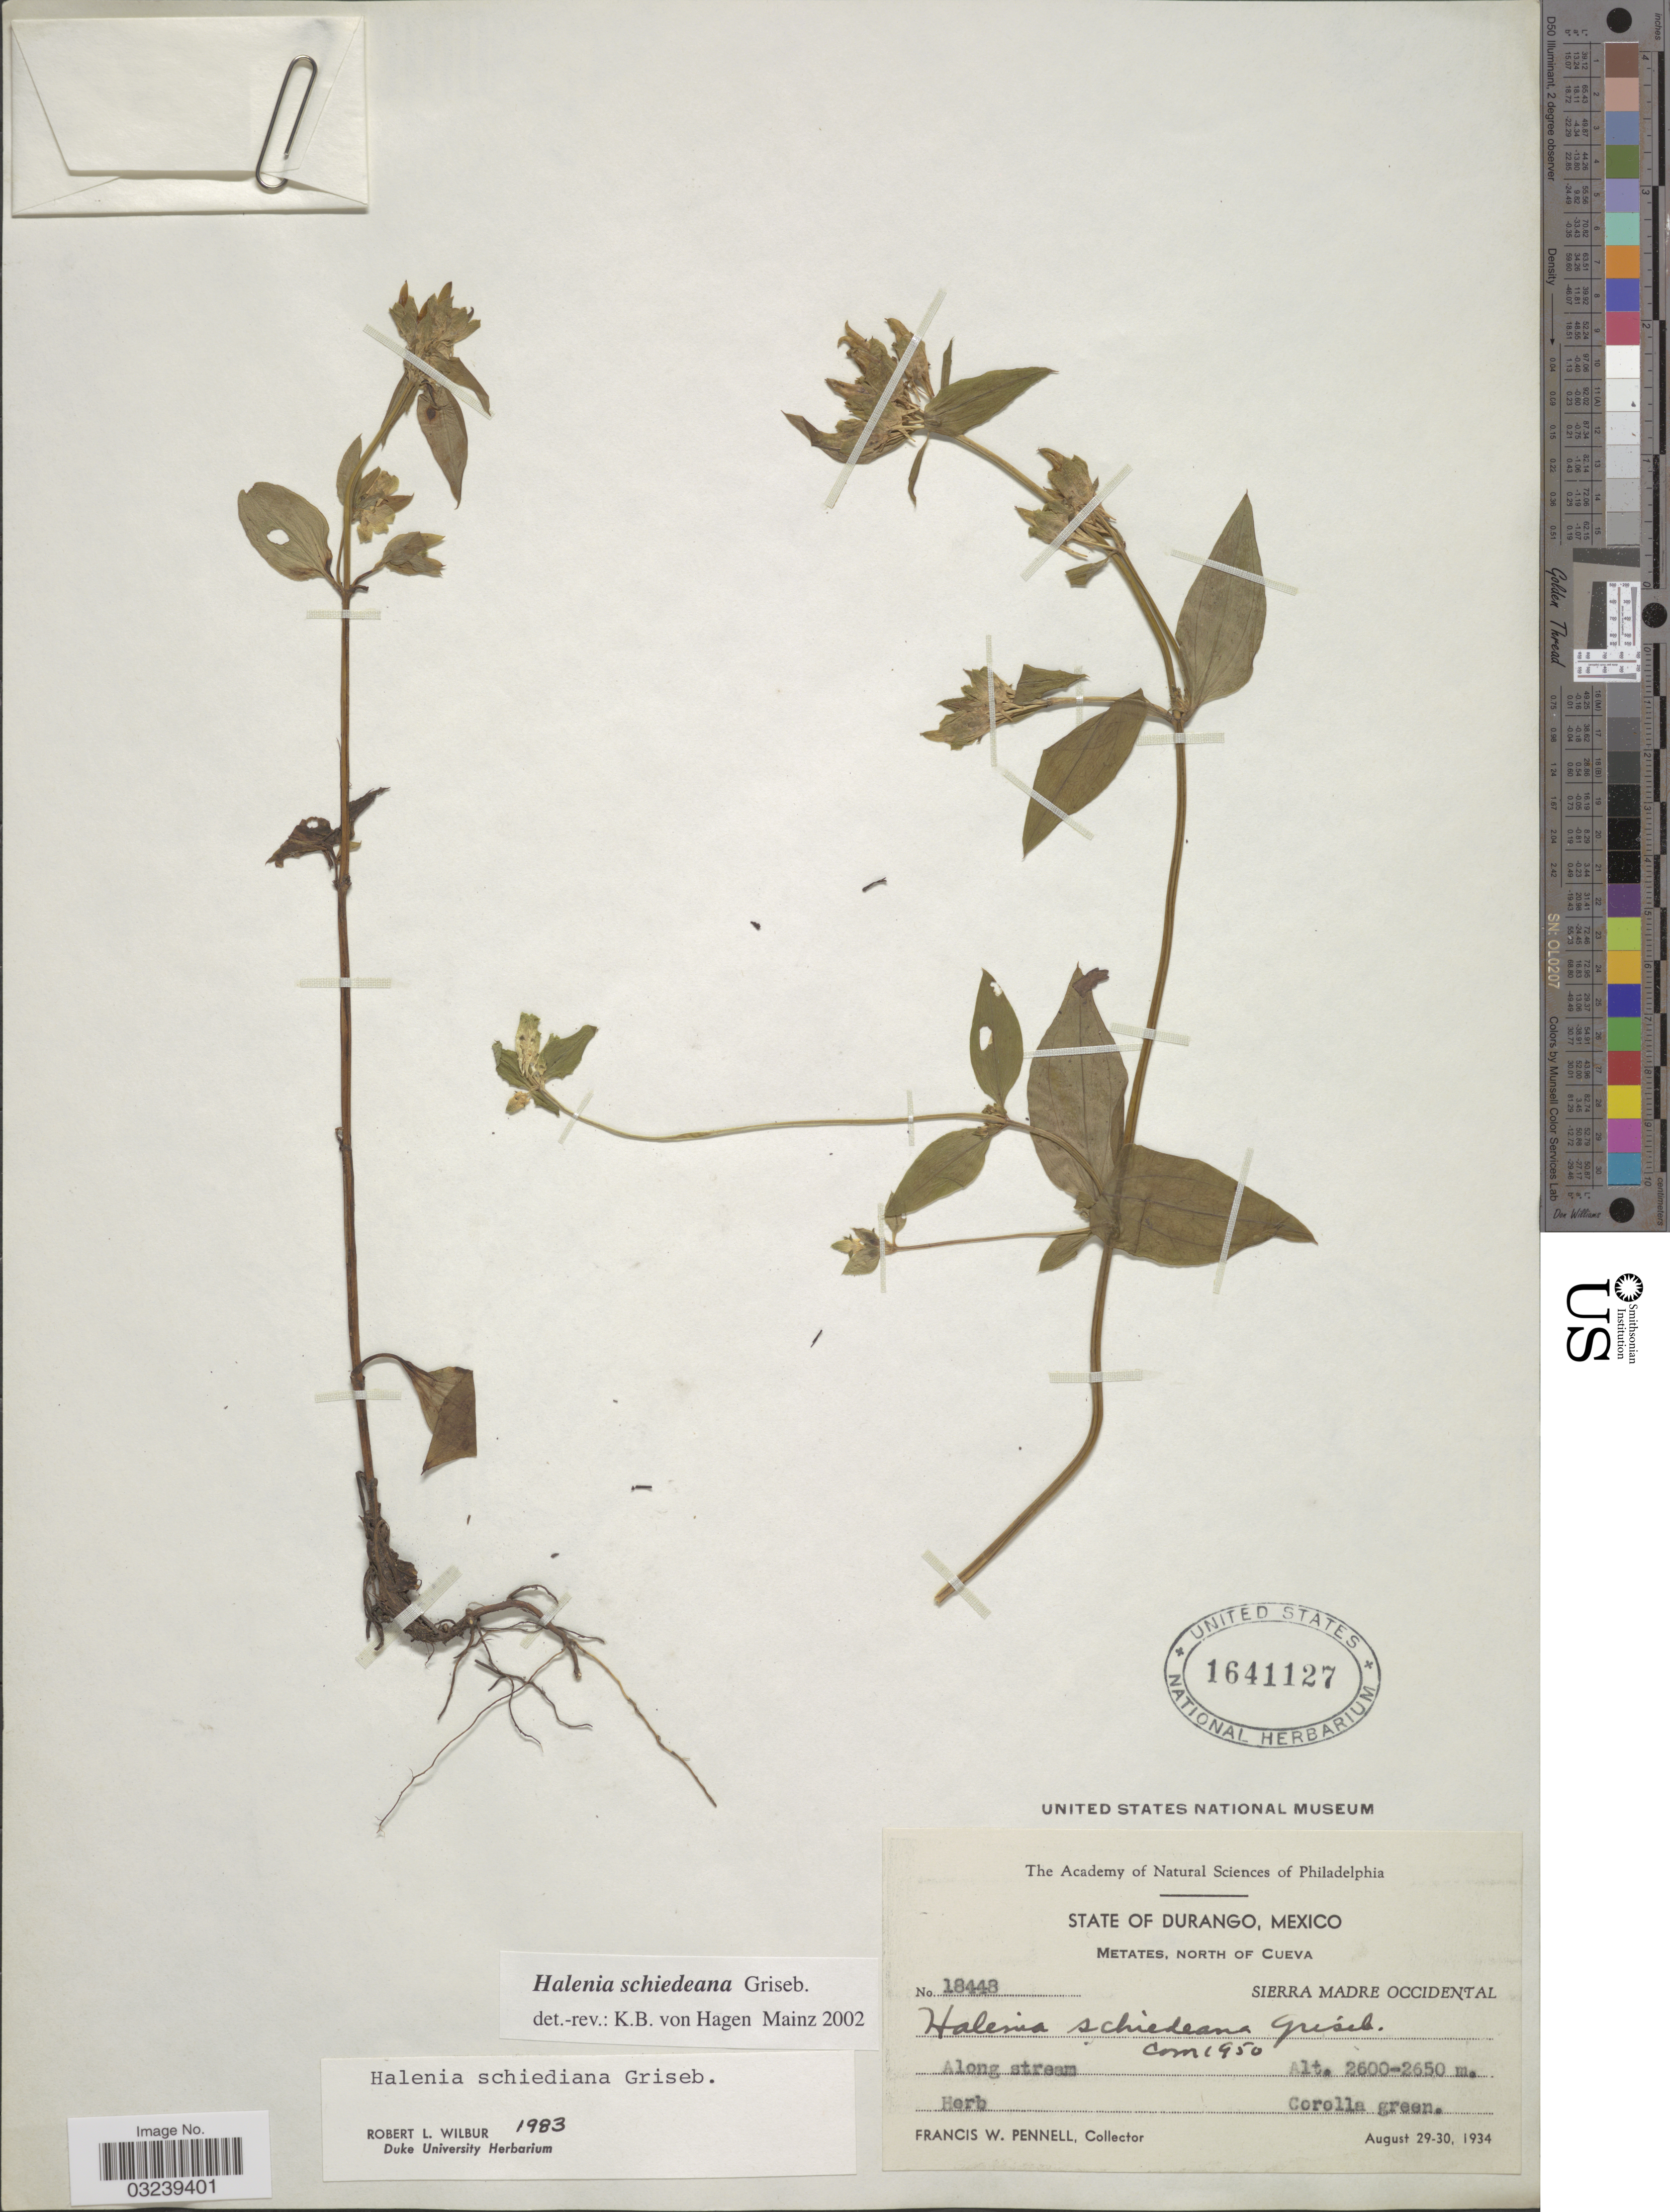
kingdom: Plantae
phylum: Tracheophyta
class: Magnoliopsida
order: Gentianales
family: Gentianaceae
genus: Halenia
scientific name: Halenia schiedeana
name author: Griseb.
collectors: F. W. Pennell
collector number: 18448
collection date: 1934-08-29/1934-08-30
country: Mexico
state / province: Durango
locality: Metates, North of Cueva. Sierra Madre Occidental.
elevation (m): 2600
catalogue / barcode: US 1641127